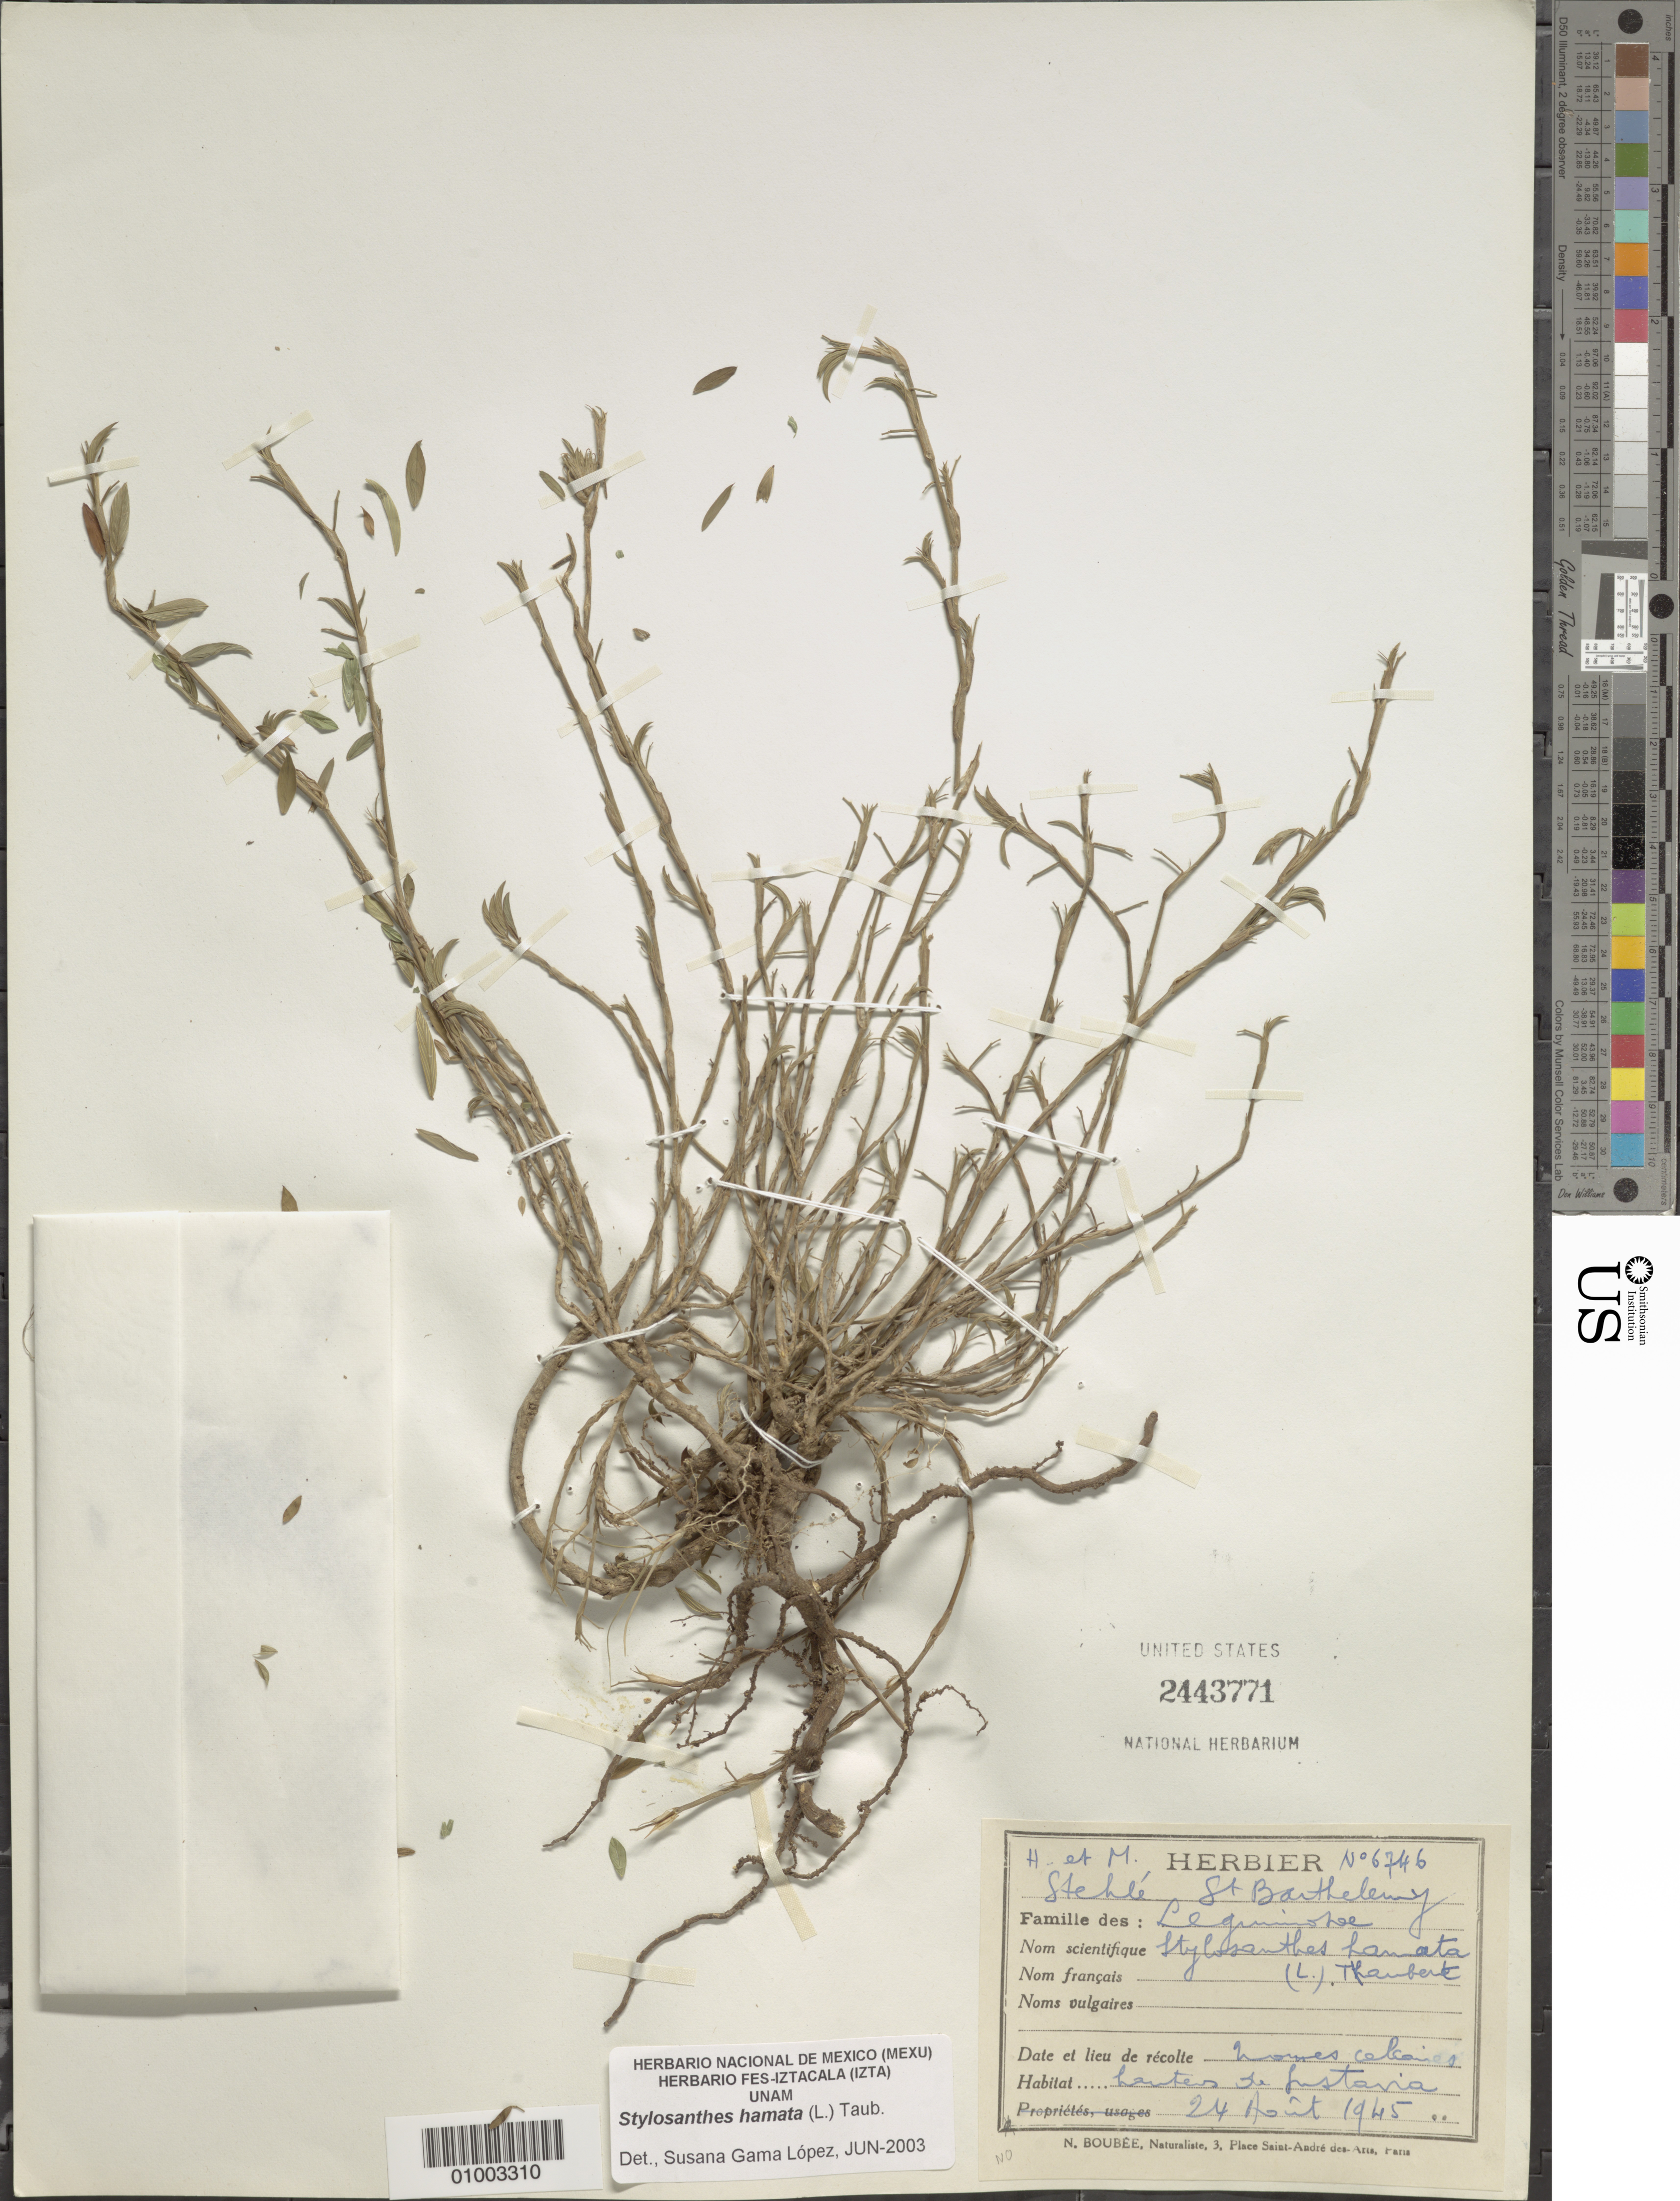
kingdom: Plantae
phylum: Tracheophyta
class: Magnoliopsida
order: Fabales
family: Fabaceae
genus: Stylosanthes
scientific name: Stylosanthes hamata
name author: (L.) Taub.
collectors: H. Stehlé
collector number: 6746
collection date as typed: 24 Aug 1945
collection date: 1945-08-24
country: Saint Barthélemy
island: St. Barthélemy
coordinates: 0 N, 0 E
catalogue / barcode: US 2443771